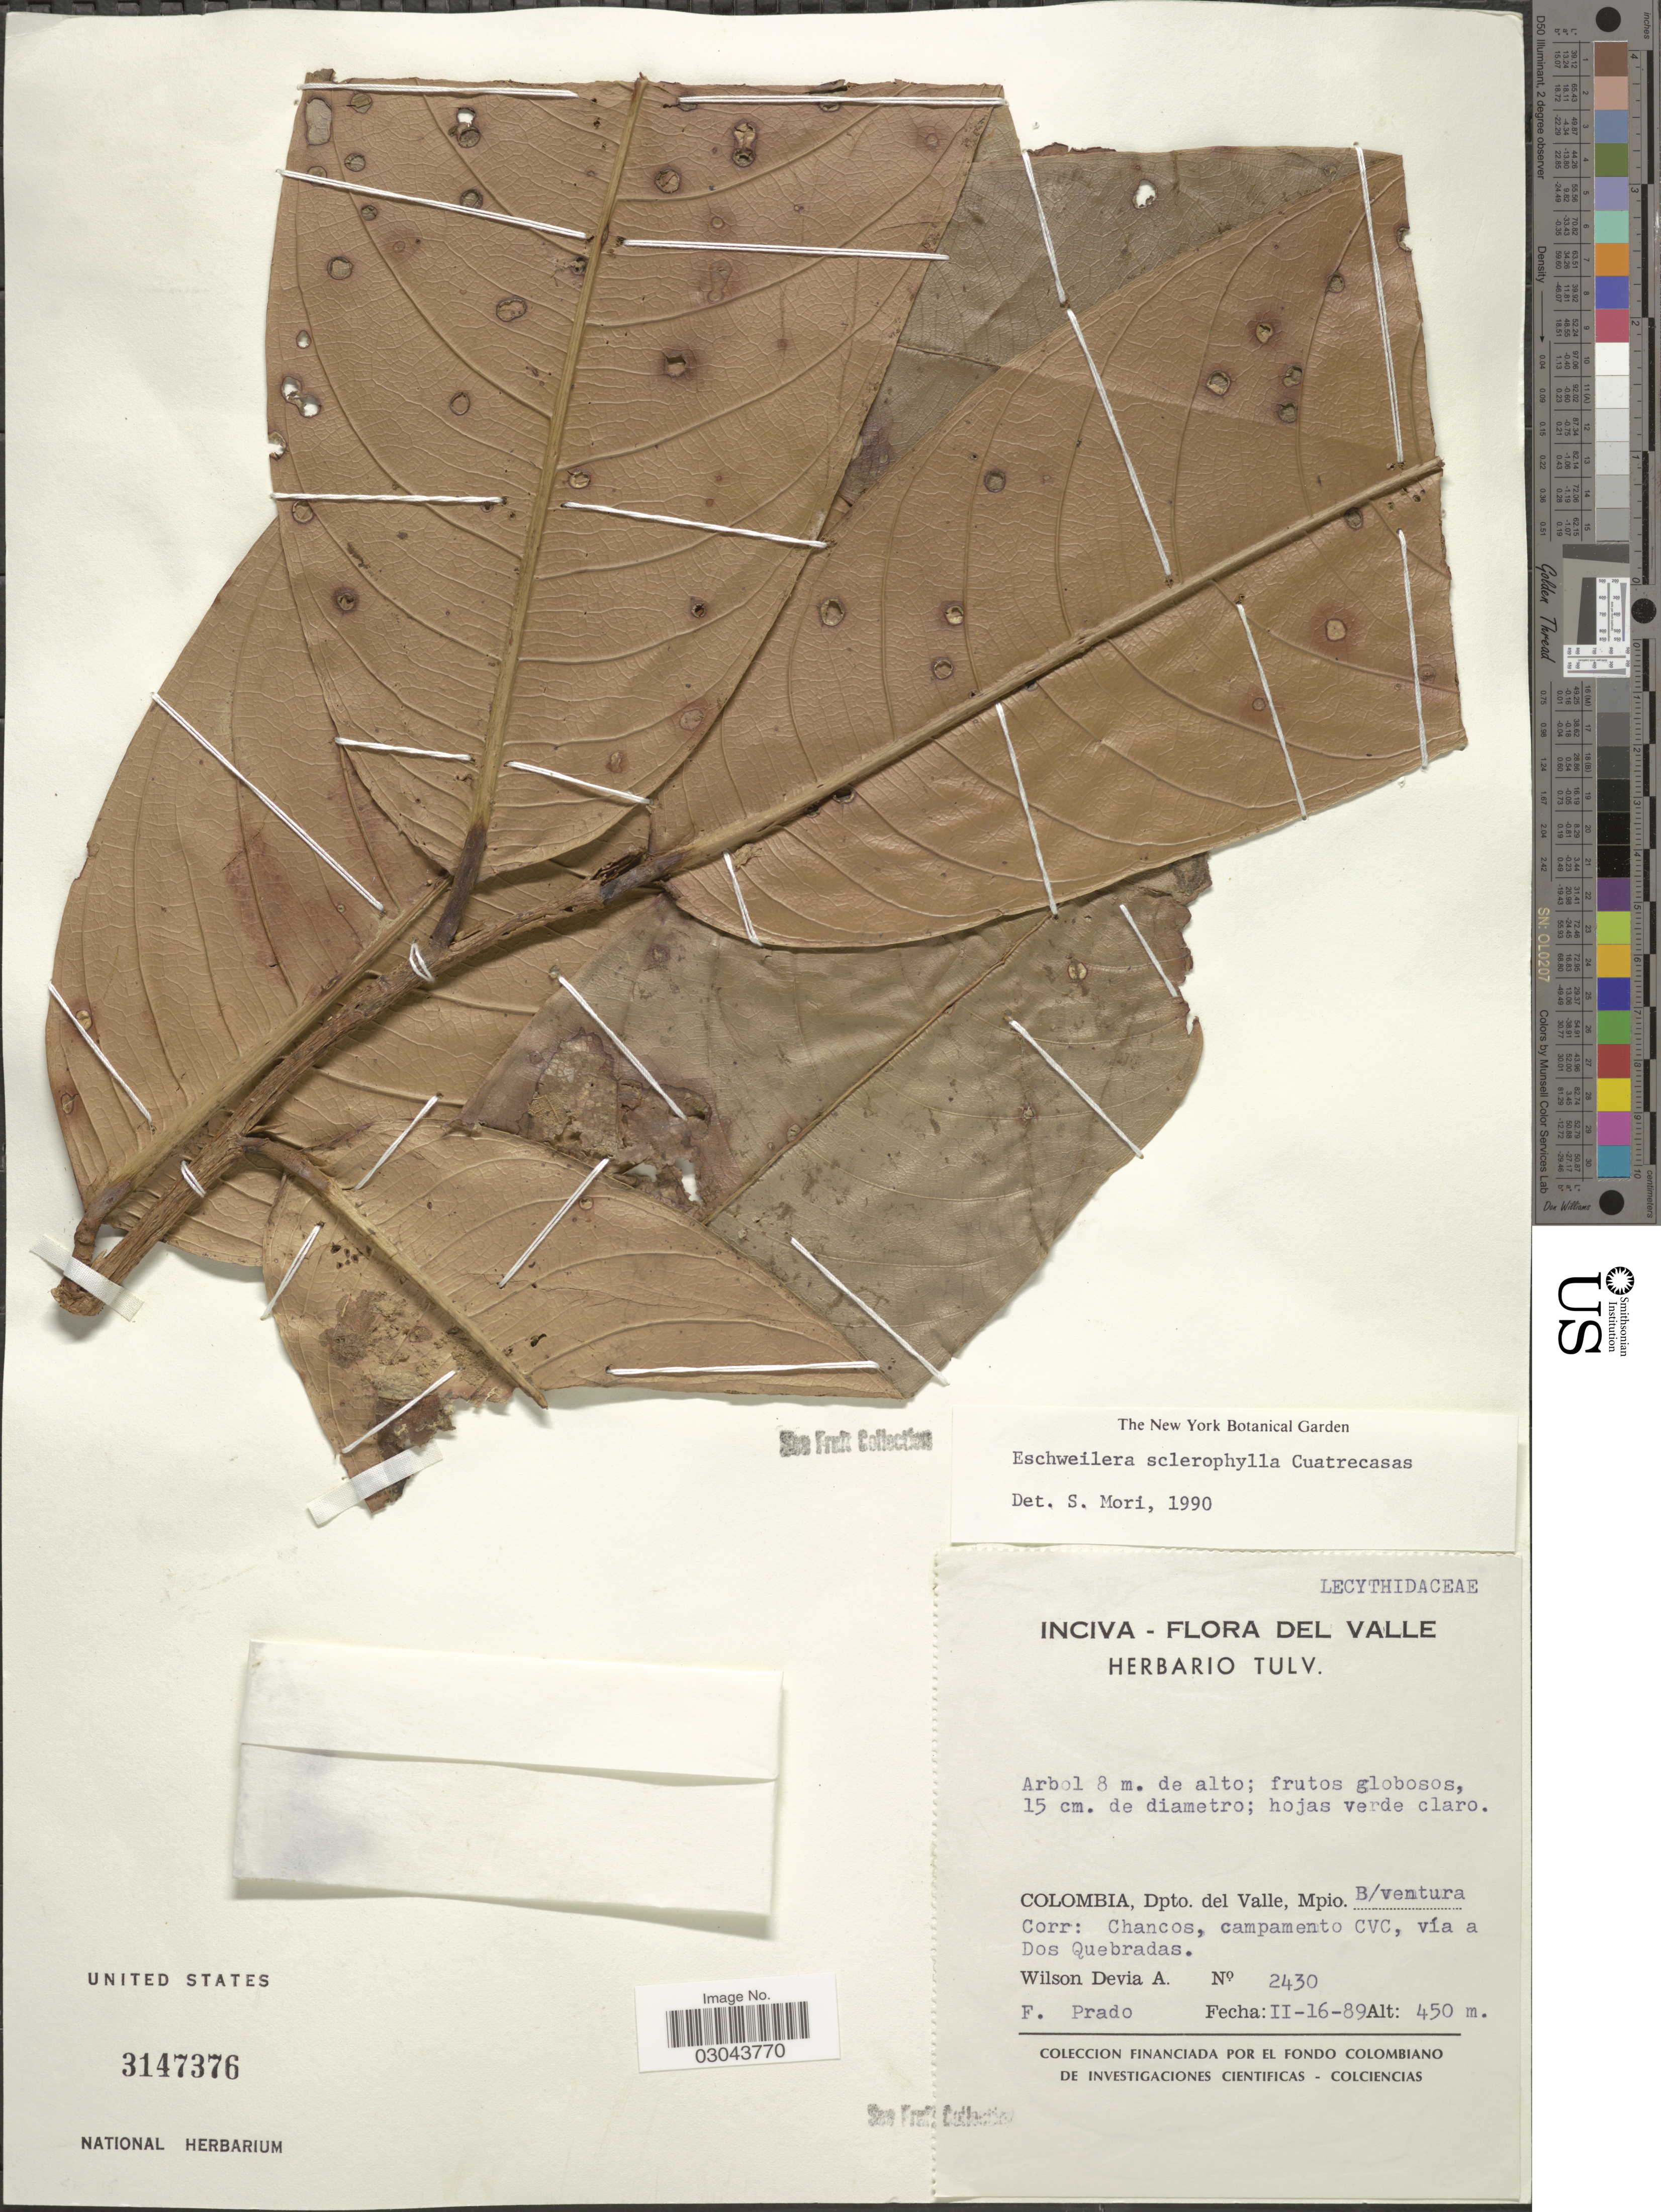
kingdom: Plantae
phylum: Tracheophyta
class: Magnoliopsida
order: Ericales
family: Lecythidaceae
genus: Eschweilera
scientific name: Eschweilera sclerophylla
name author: Cuatrec.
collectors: W. Devia A.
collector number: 2430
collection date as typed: Transcribed d/m/y: 16/2/89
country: Colombia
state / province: Valle del Cauca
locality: Inciva [unsure placement] Dpto. del Valle, Mpio. B/ventura Corr: Chancos, campamento CVC, vía a Dos Quebradas.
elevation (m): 450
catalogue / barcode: US 3147376